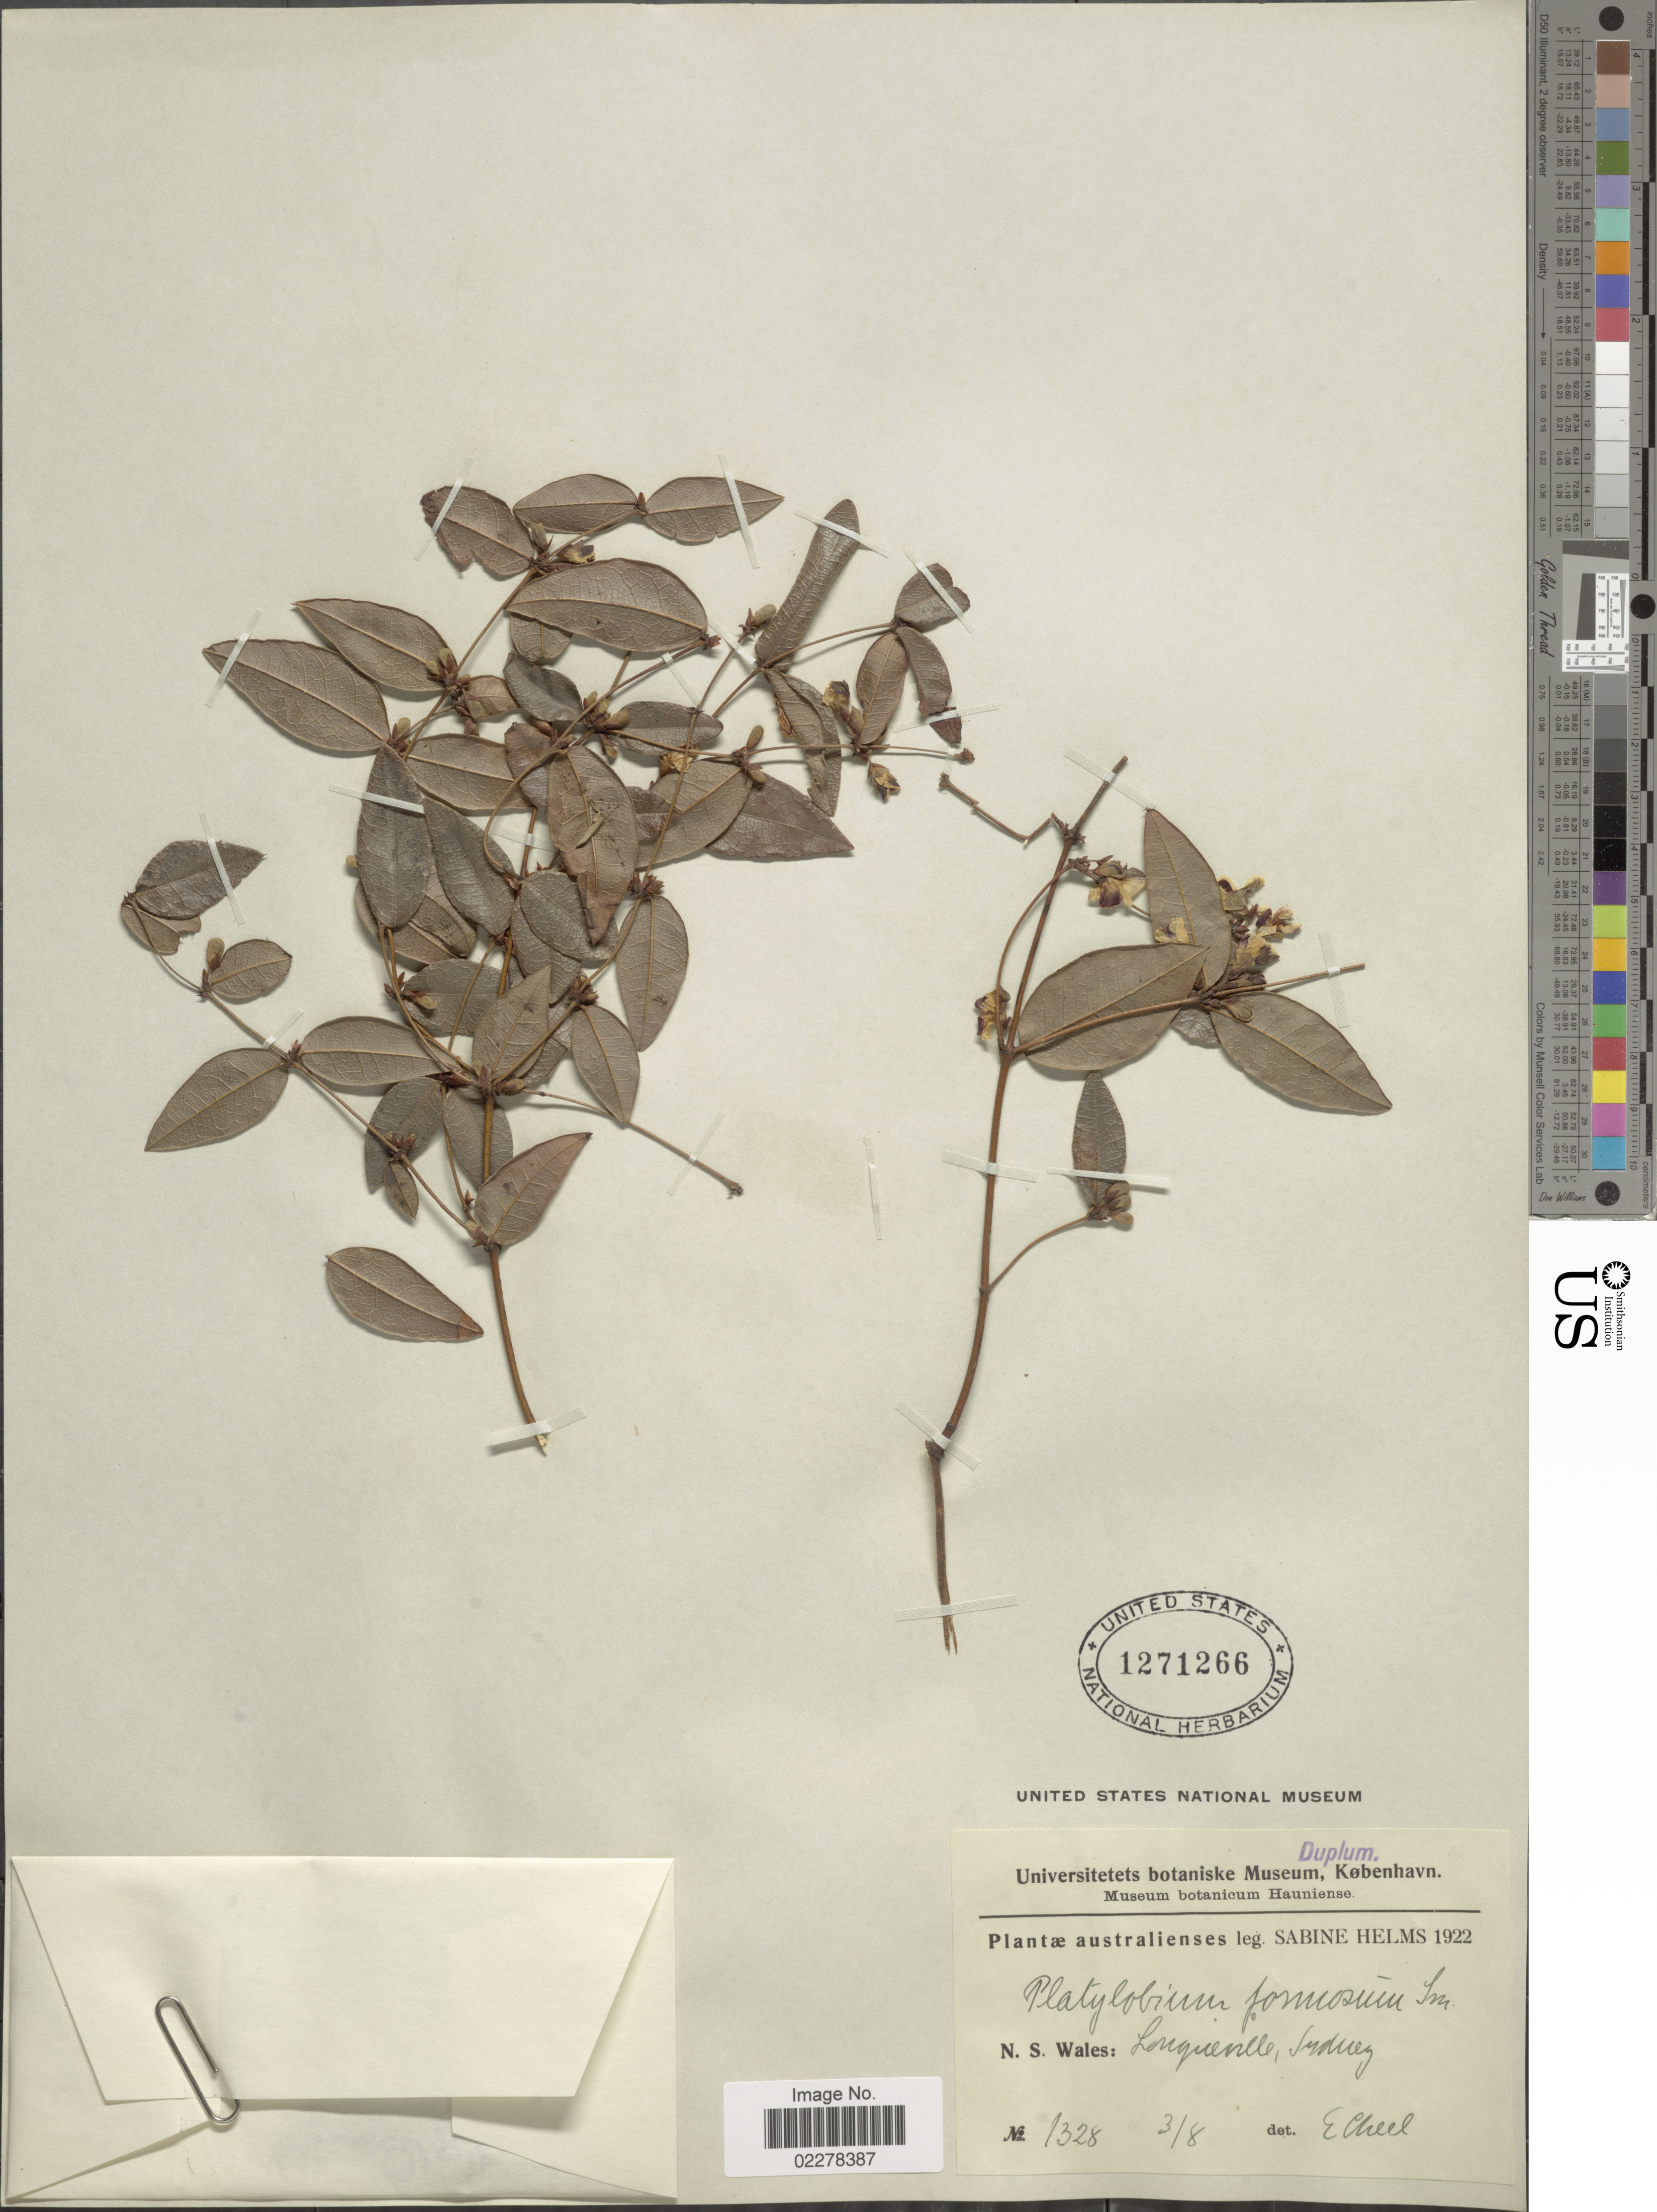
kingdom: Plantae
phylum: Tracheophyta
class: Magnoliopsida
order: Fabales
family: Fabaceae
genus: Platylobium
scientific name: Platylobium formosum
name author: Sm.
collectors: S. Helms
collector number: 1328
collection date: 1922-08-03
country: Australia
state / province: New South Wales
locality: N.S. Wales: Longueville, Sydney.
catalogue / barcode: US 1271266